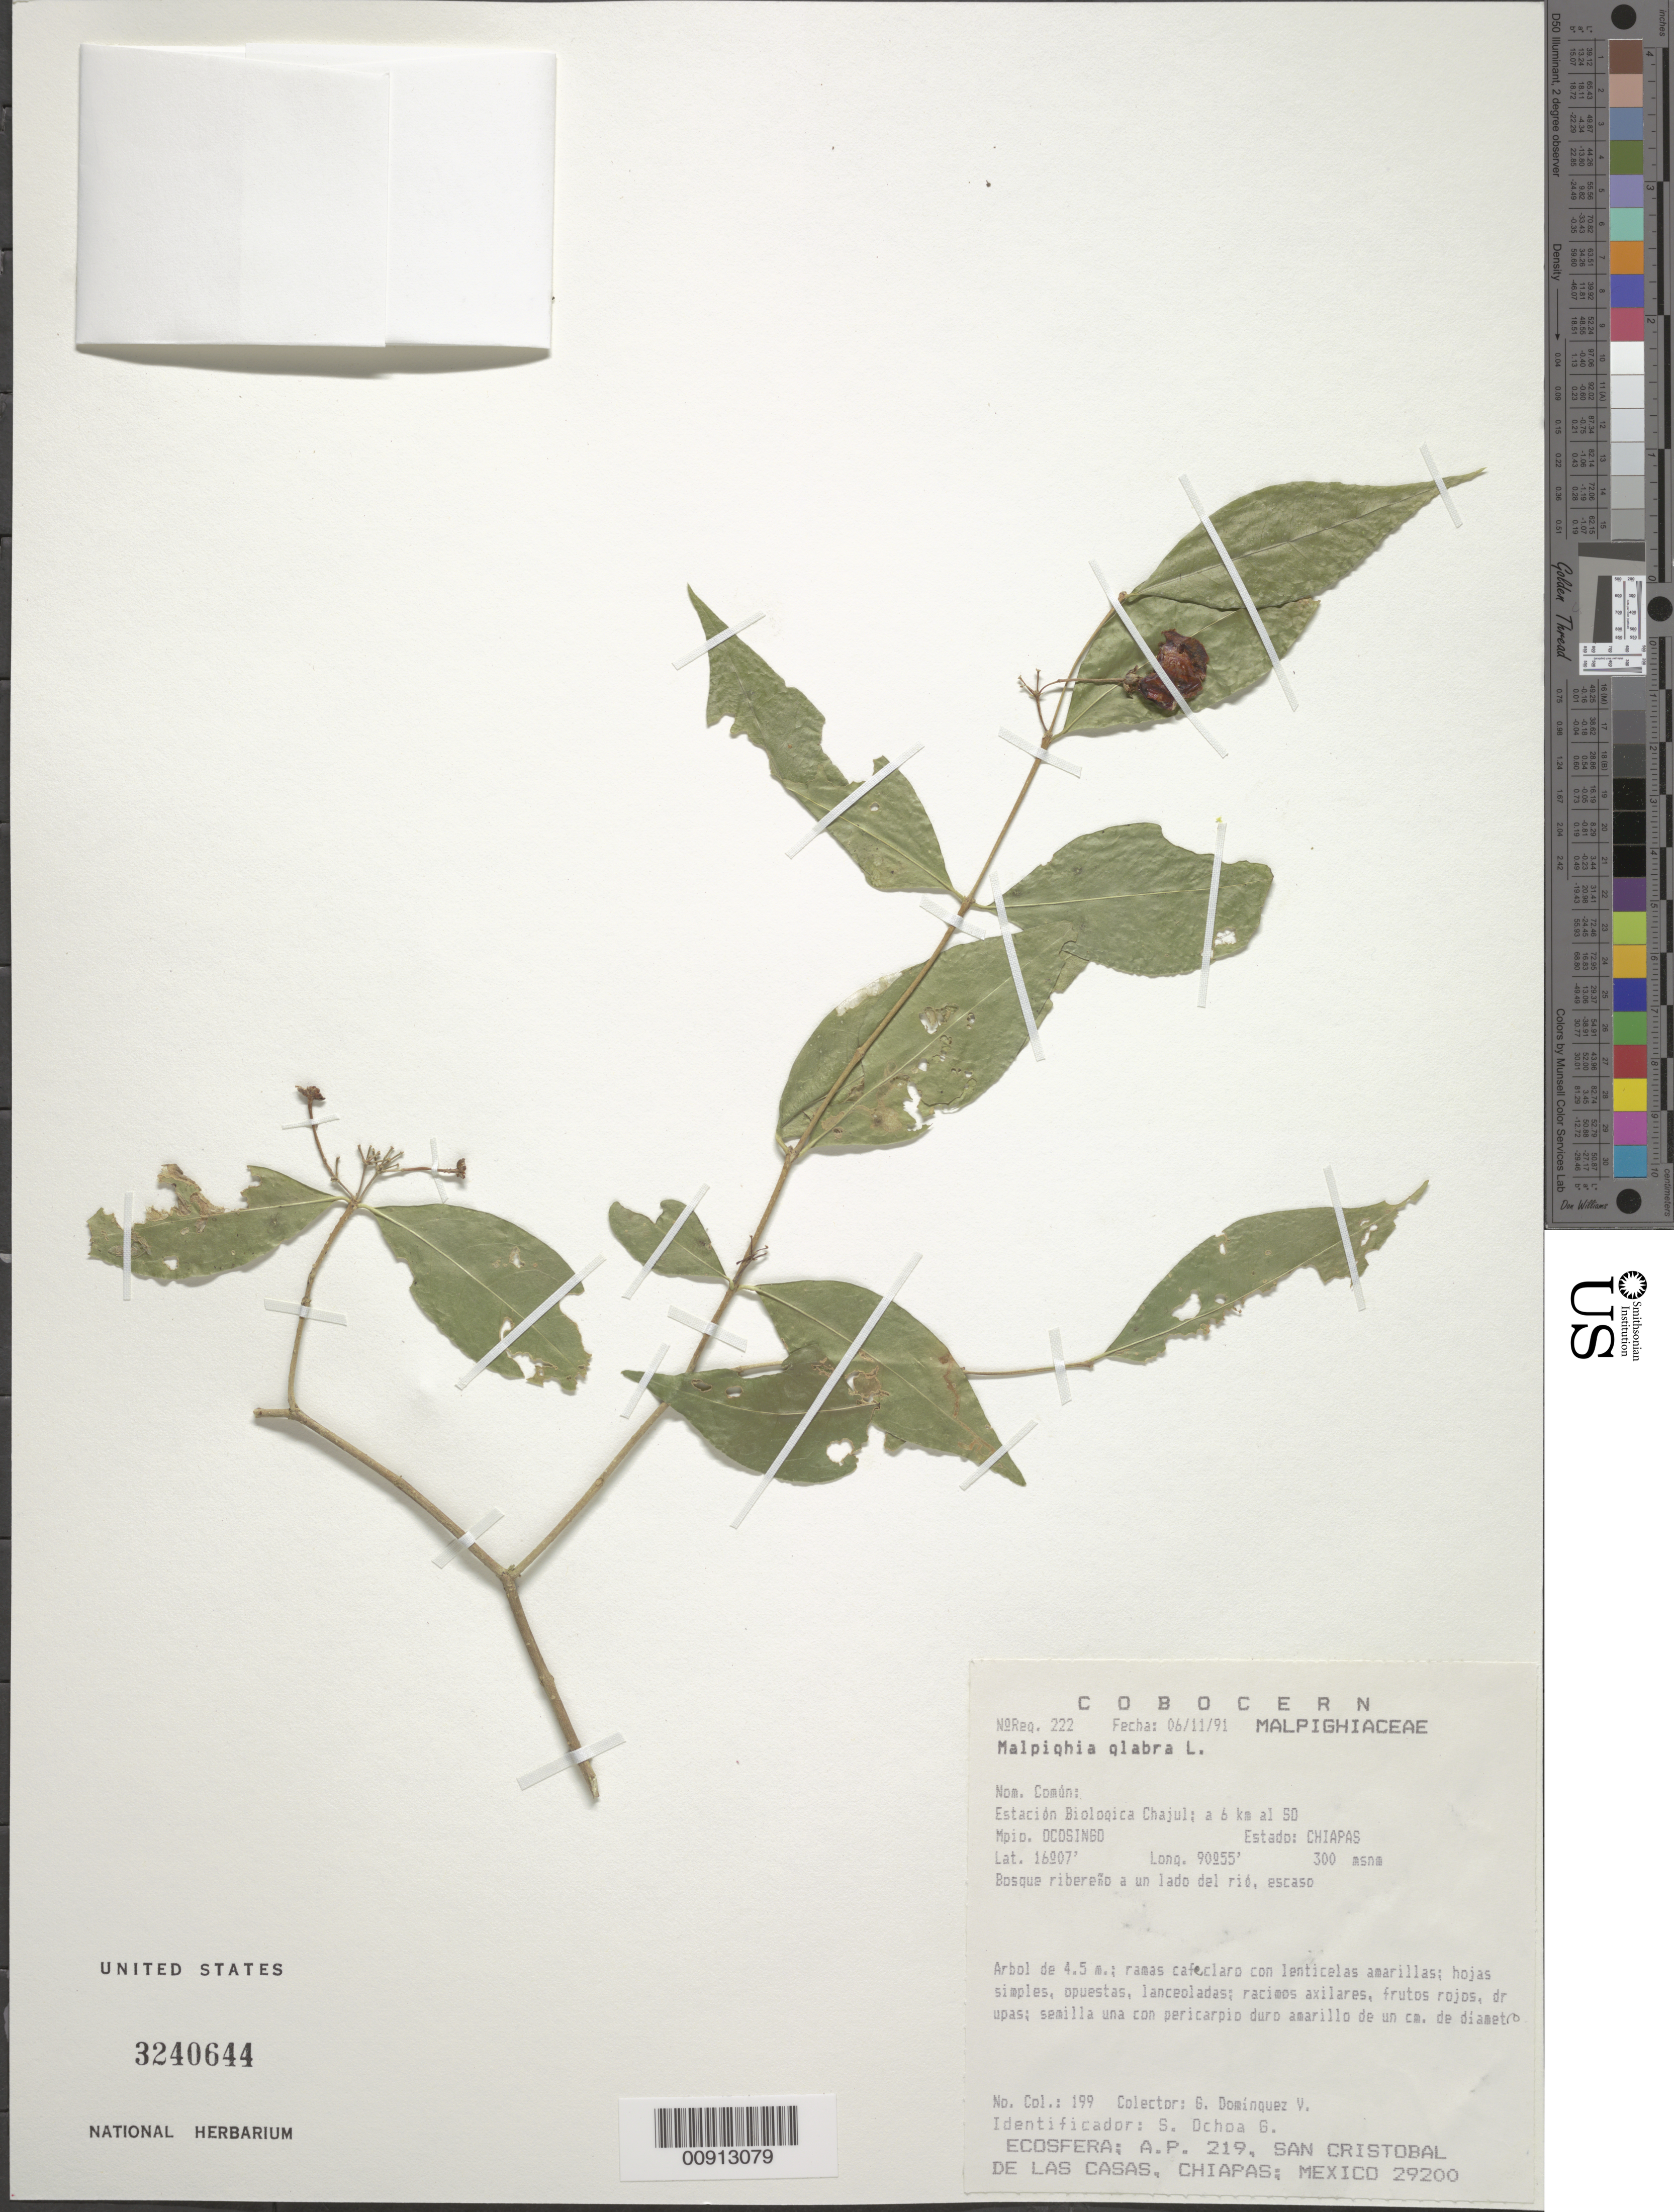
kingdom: Plantae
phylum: Tracheophyta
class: Magnoliopsida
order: Malpighiales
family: Malpighiaceae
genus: Malpighia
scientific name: Malpighia glabra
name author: L.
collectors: G. Domínguez V.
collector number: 199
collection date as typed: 06 Nov 1991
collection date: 1991-11-06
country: Mexico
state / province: Chiapas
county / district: Ocosingo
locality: Estación Biólogica Chajul; a 6 km al SO Mpio. Ocosingo, Estado Chiapas.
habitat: Bosque ribereño a un lado del río.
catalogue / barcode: US 3240644